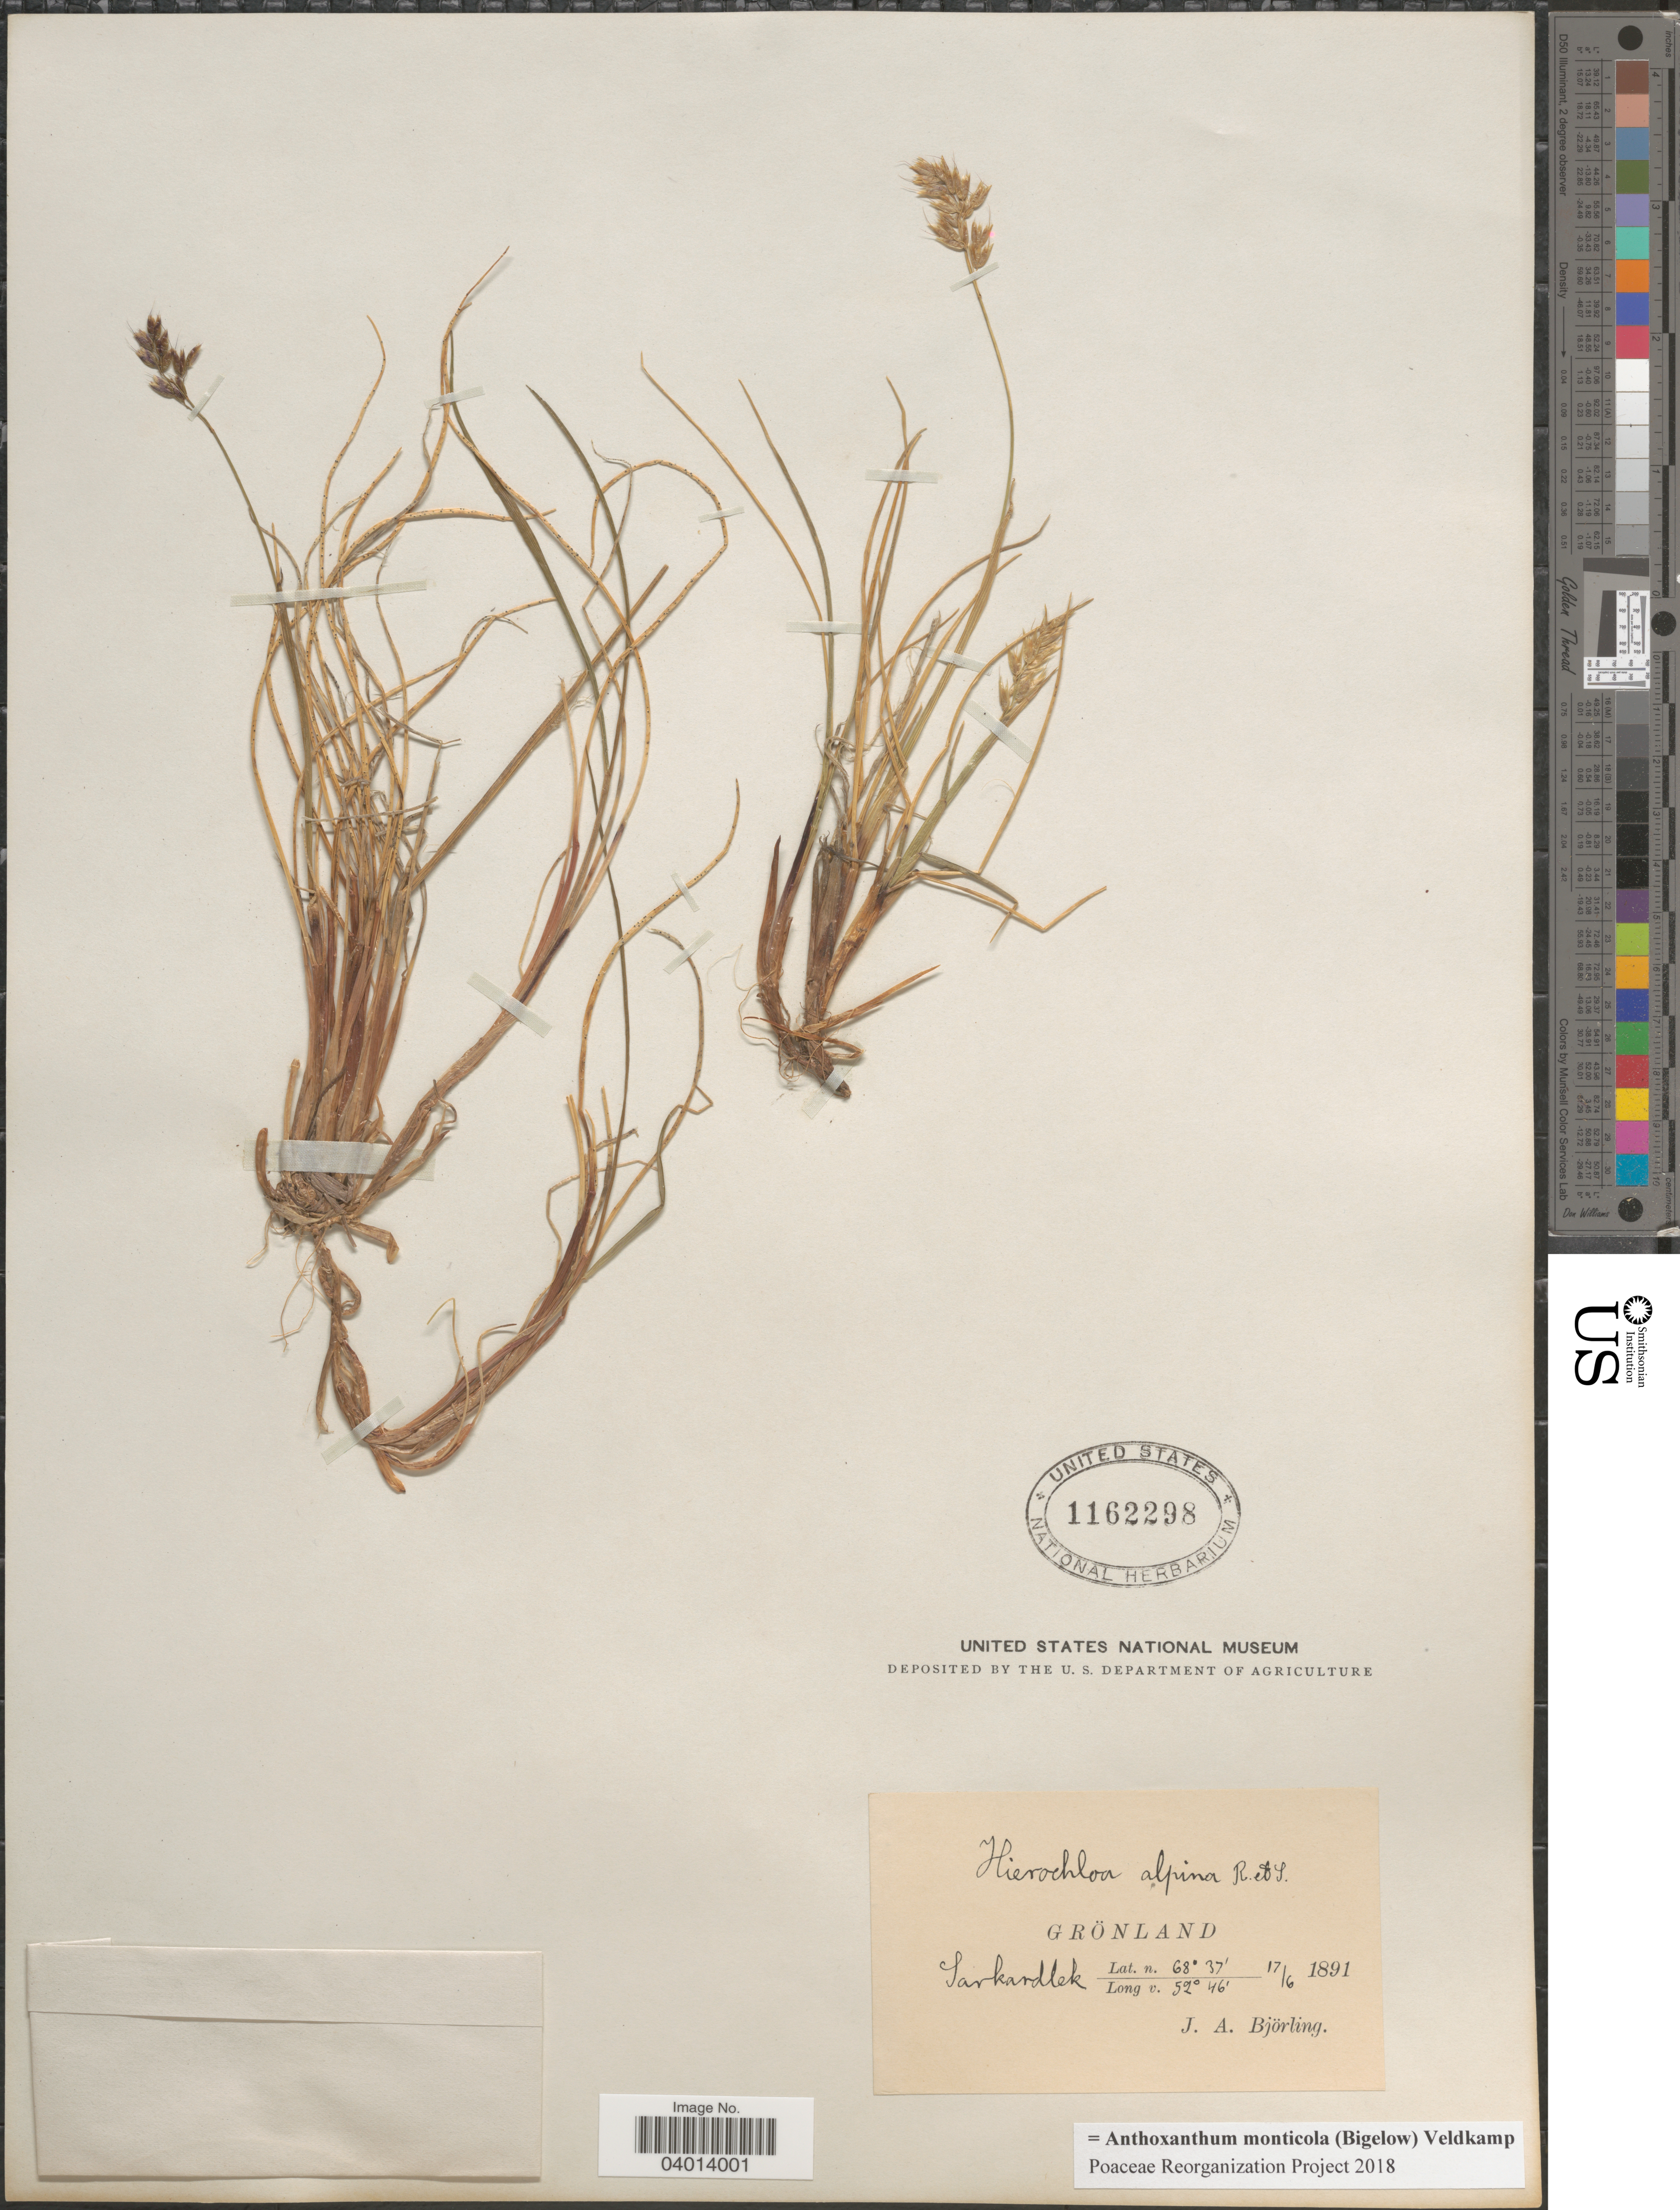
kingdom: Plantae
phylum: Tracheophyta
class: Liliopsida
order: Poales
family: Poaceae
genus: Anthoxanthum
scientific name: Anthoxanthum monticola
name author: (Bigelow) Veldkamp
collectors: J. Bjorling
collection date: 1891-06-17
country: Greenland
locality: Grönland. Sarkardlek.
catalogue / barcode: US 1162298